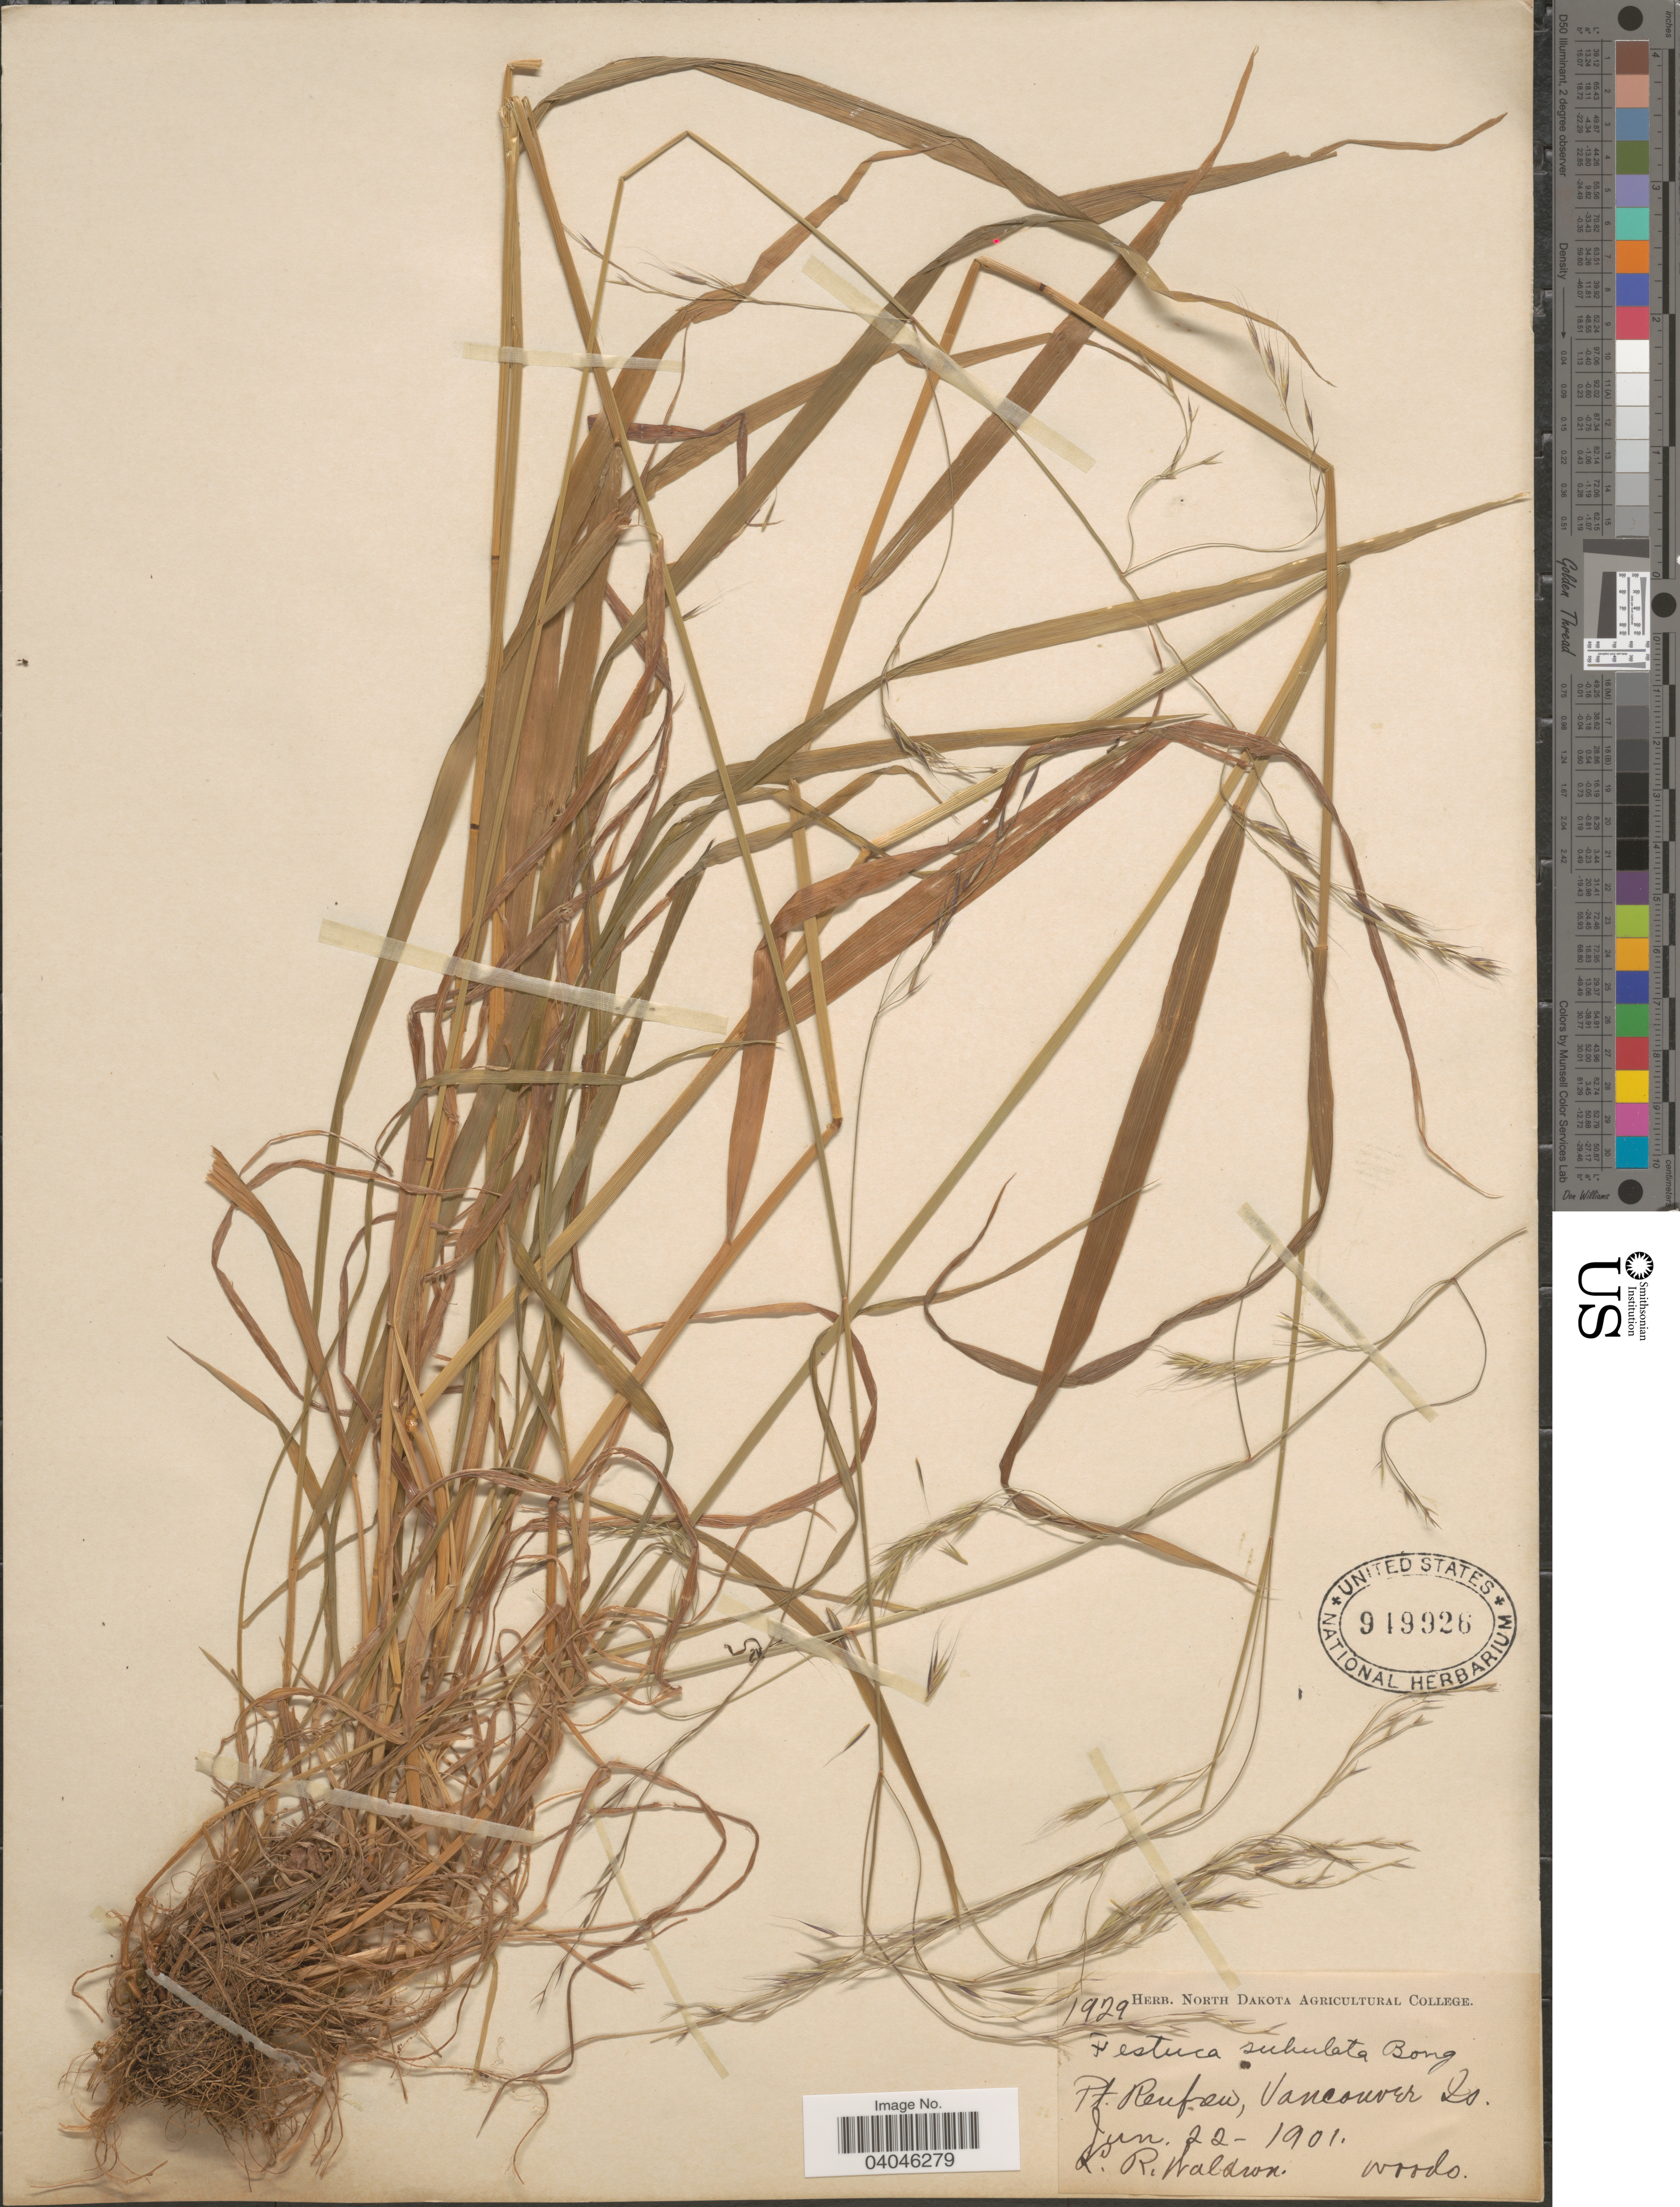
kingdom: Plantae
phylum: Tracheophyta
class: Liliopsida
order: Poales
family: Poaceae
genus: Festuca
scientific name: Festuca subulata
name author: Trin.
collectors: L. Waldron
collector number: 1929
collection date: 1901-06-22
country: Canada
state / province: British Columbia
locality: Pt. Renfrew, Vancouver Is.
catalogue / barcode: US 949926